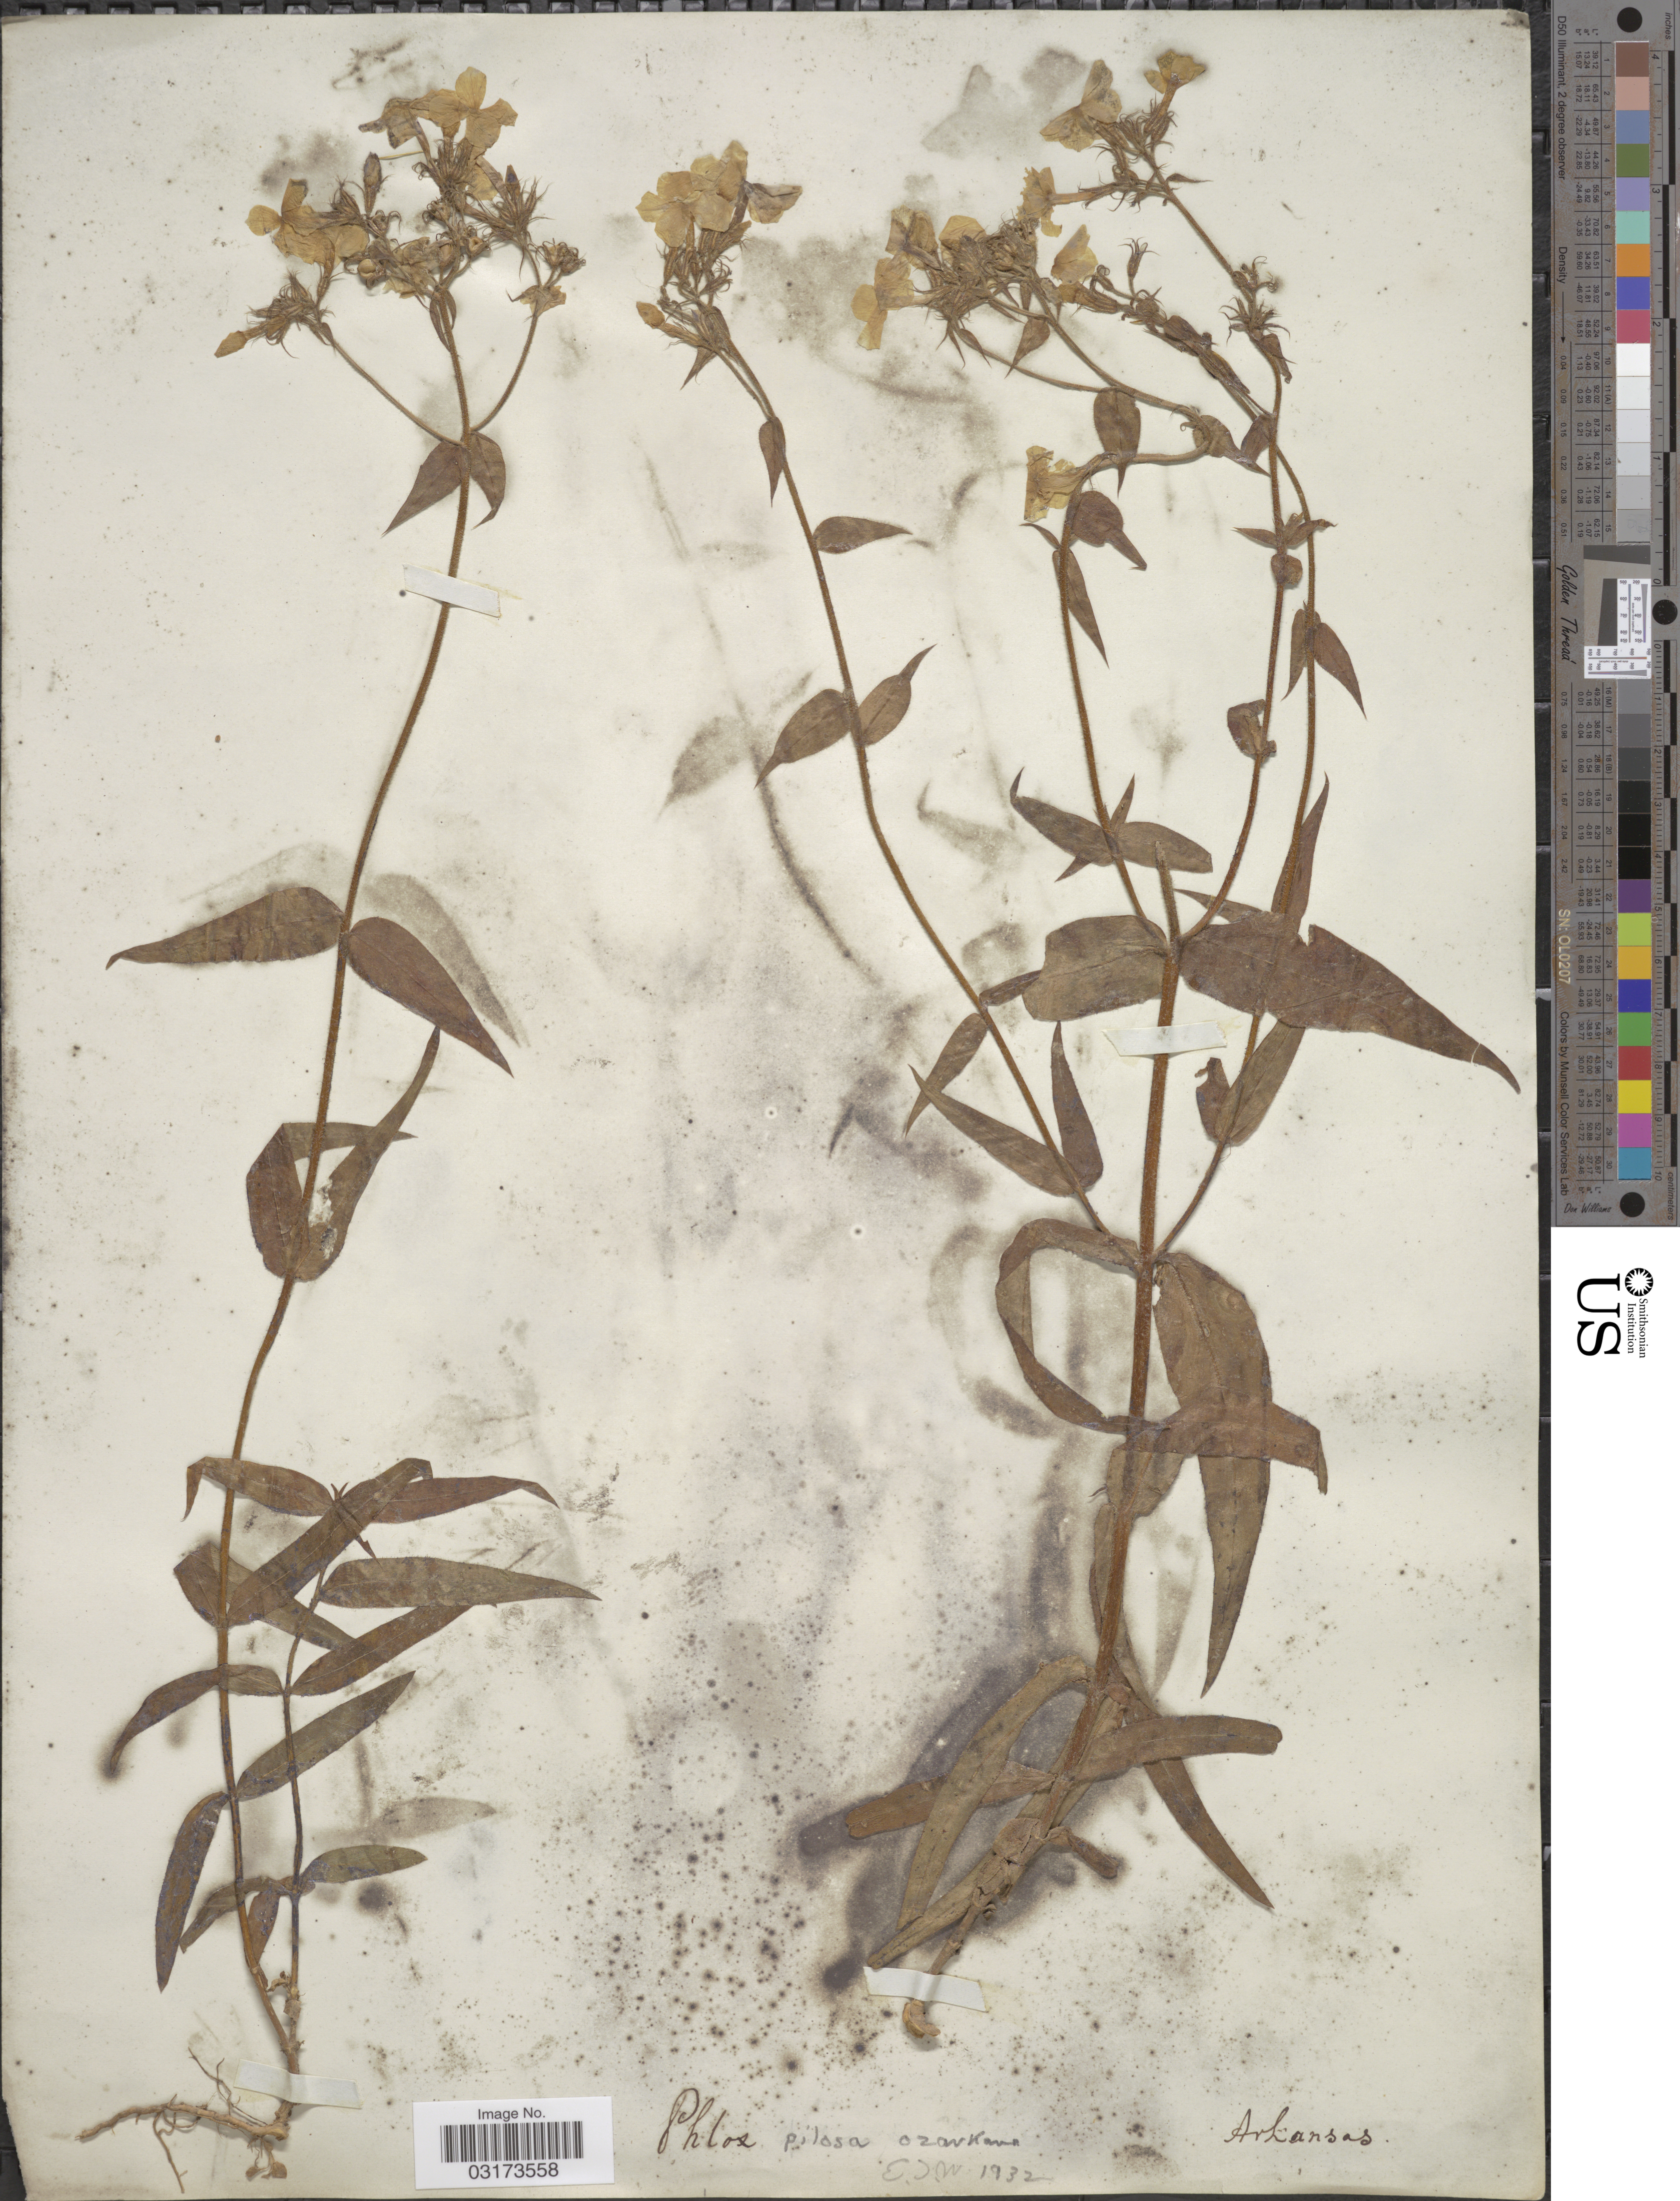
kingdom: Plantae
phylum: Tracheophyta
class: Magnoliopsida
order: Ericales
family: Polemoniaceae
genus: Phlox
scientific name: Phlox pilosa subsp. ozarkana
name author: (Wherry) Wherry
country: United States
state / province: Arkansas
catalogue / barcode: US 103199